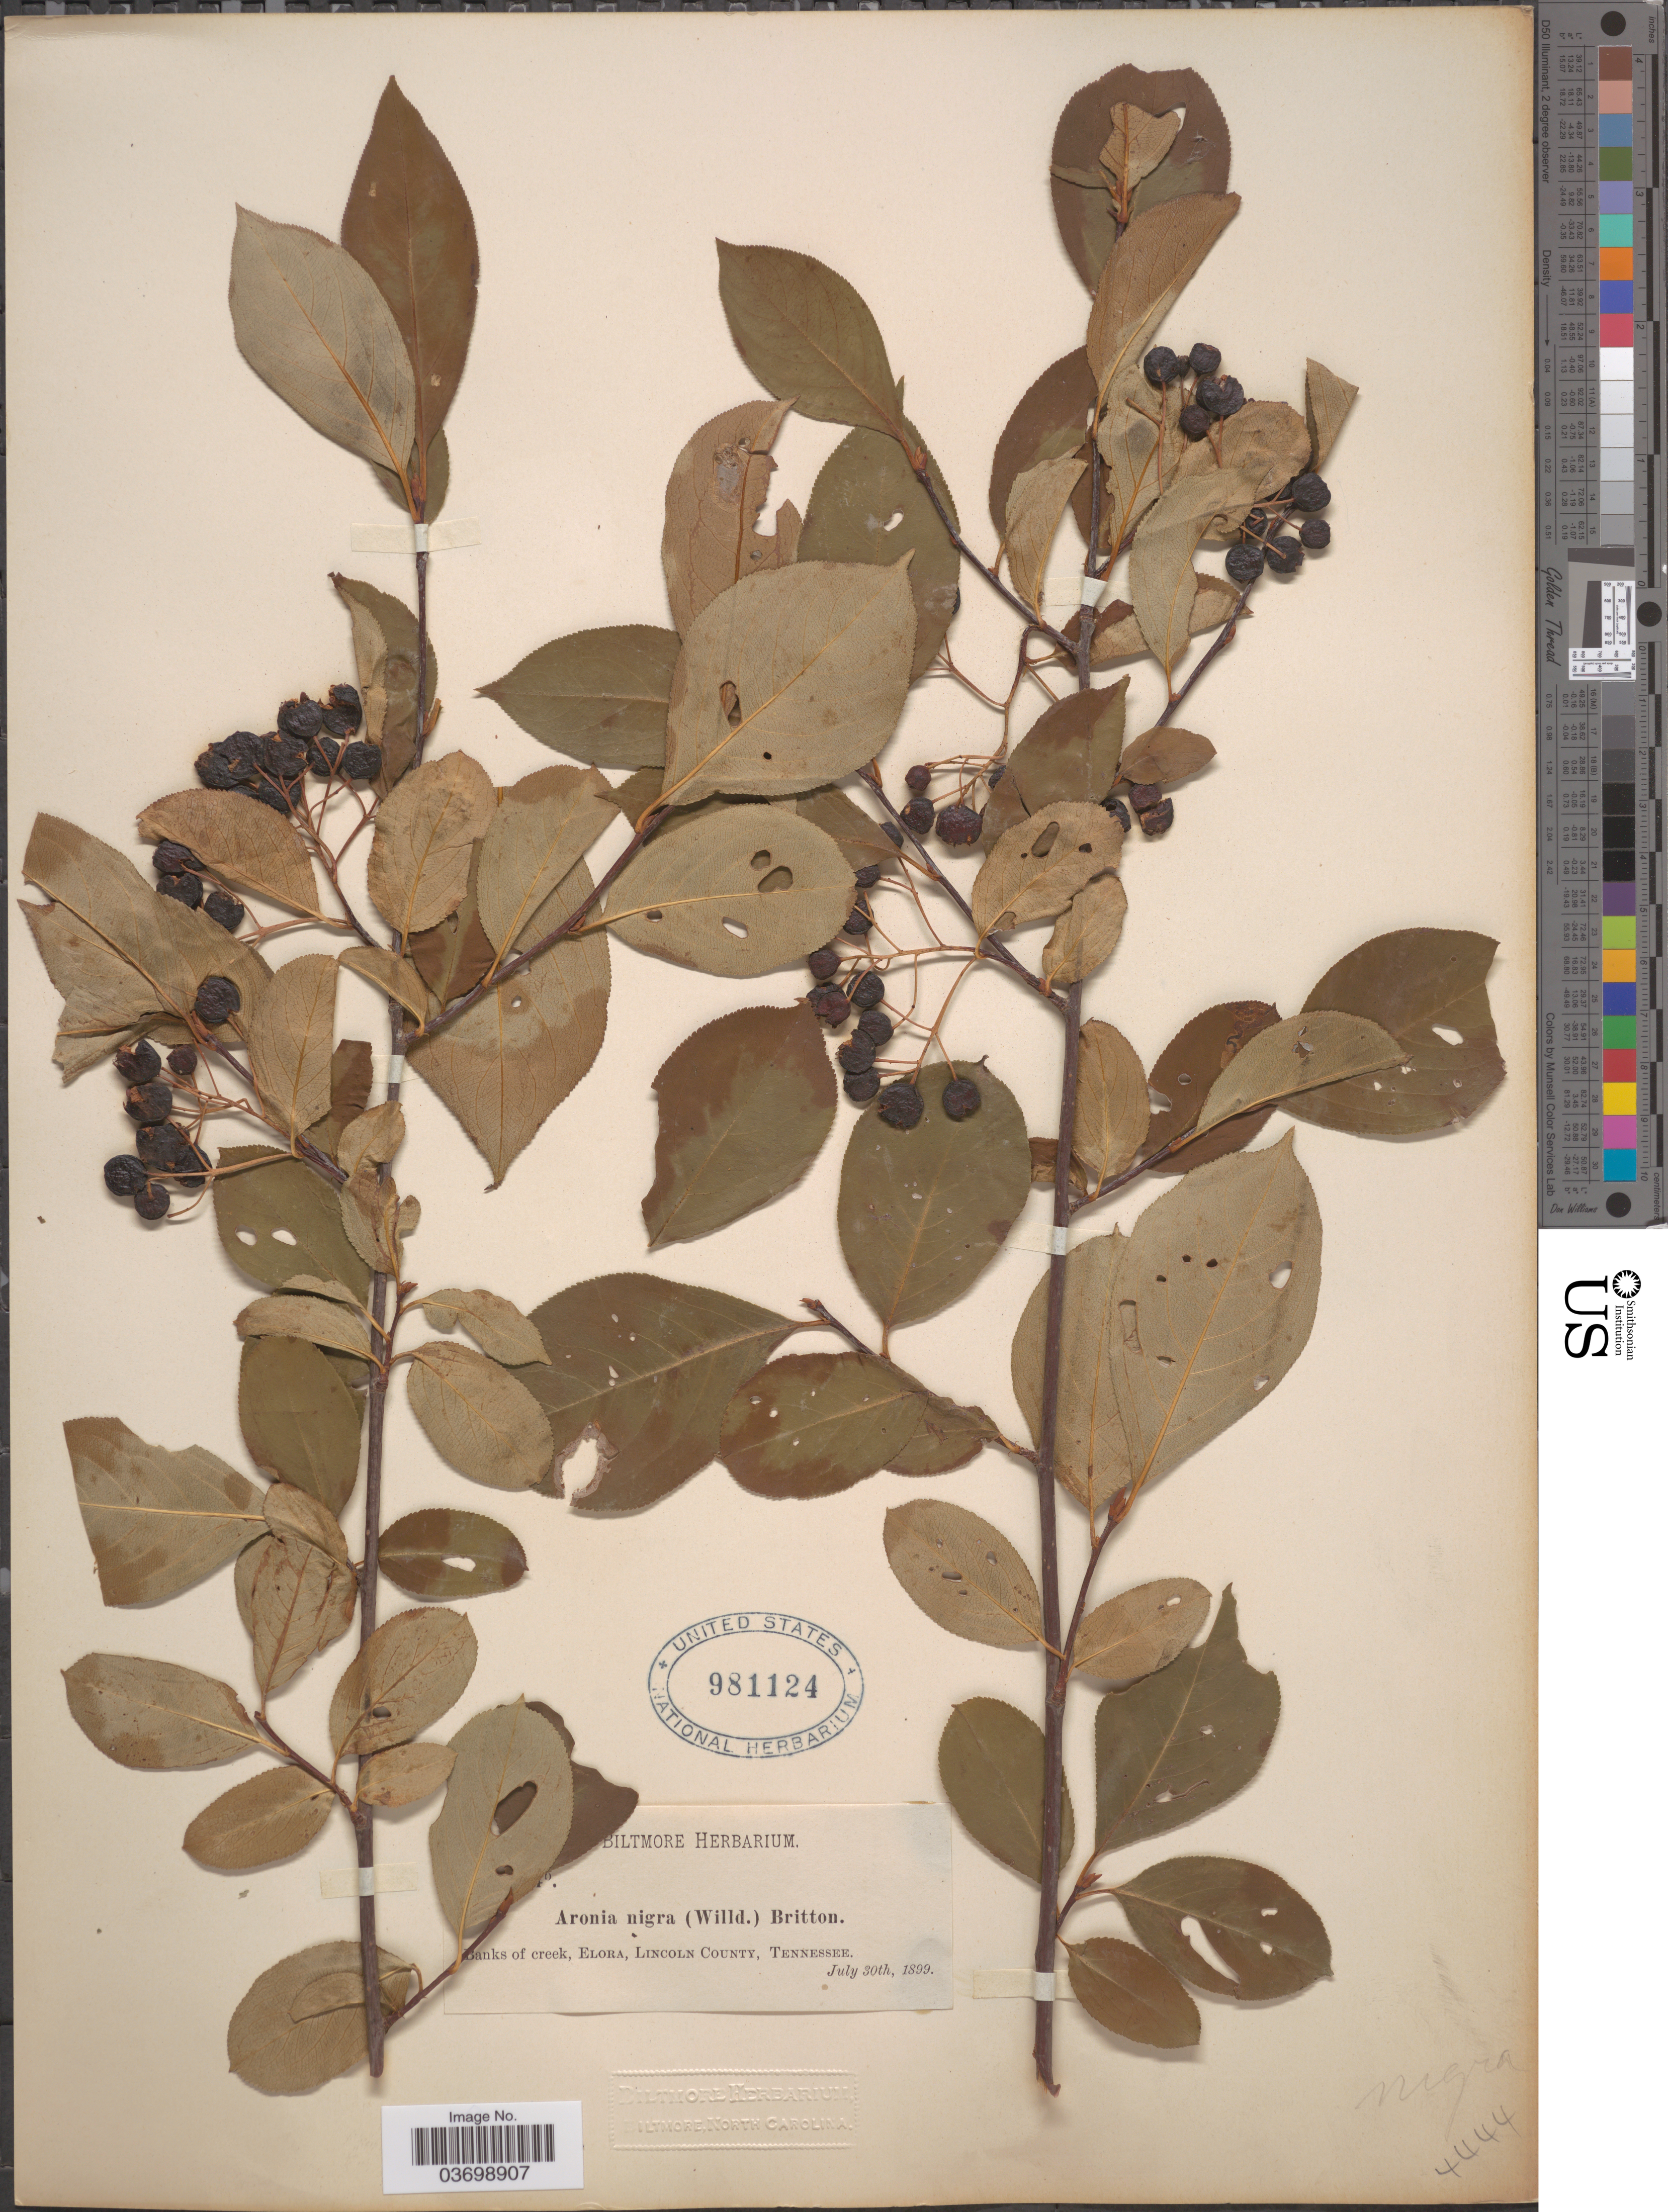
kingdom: Plantae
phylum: Tracheophyta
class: Magnoliopsida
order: Rosales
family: Rosaceae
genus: Aronia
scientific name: Aronia melanocarpa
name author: (Michx.) Elliott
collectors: ex herb. Biltmore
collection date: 1899-07-30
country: United States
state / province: Tennessee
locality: Banks of creek, Elora, Lincoln County.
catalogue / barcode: US 981124